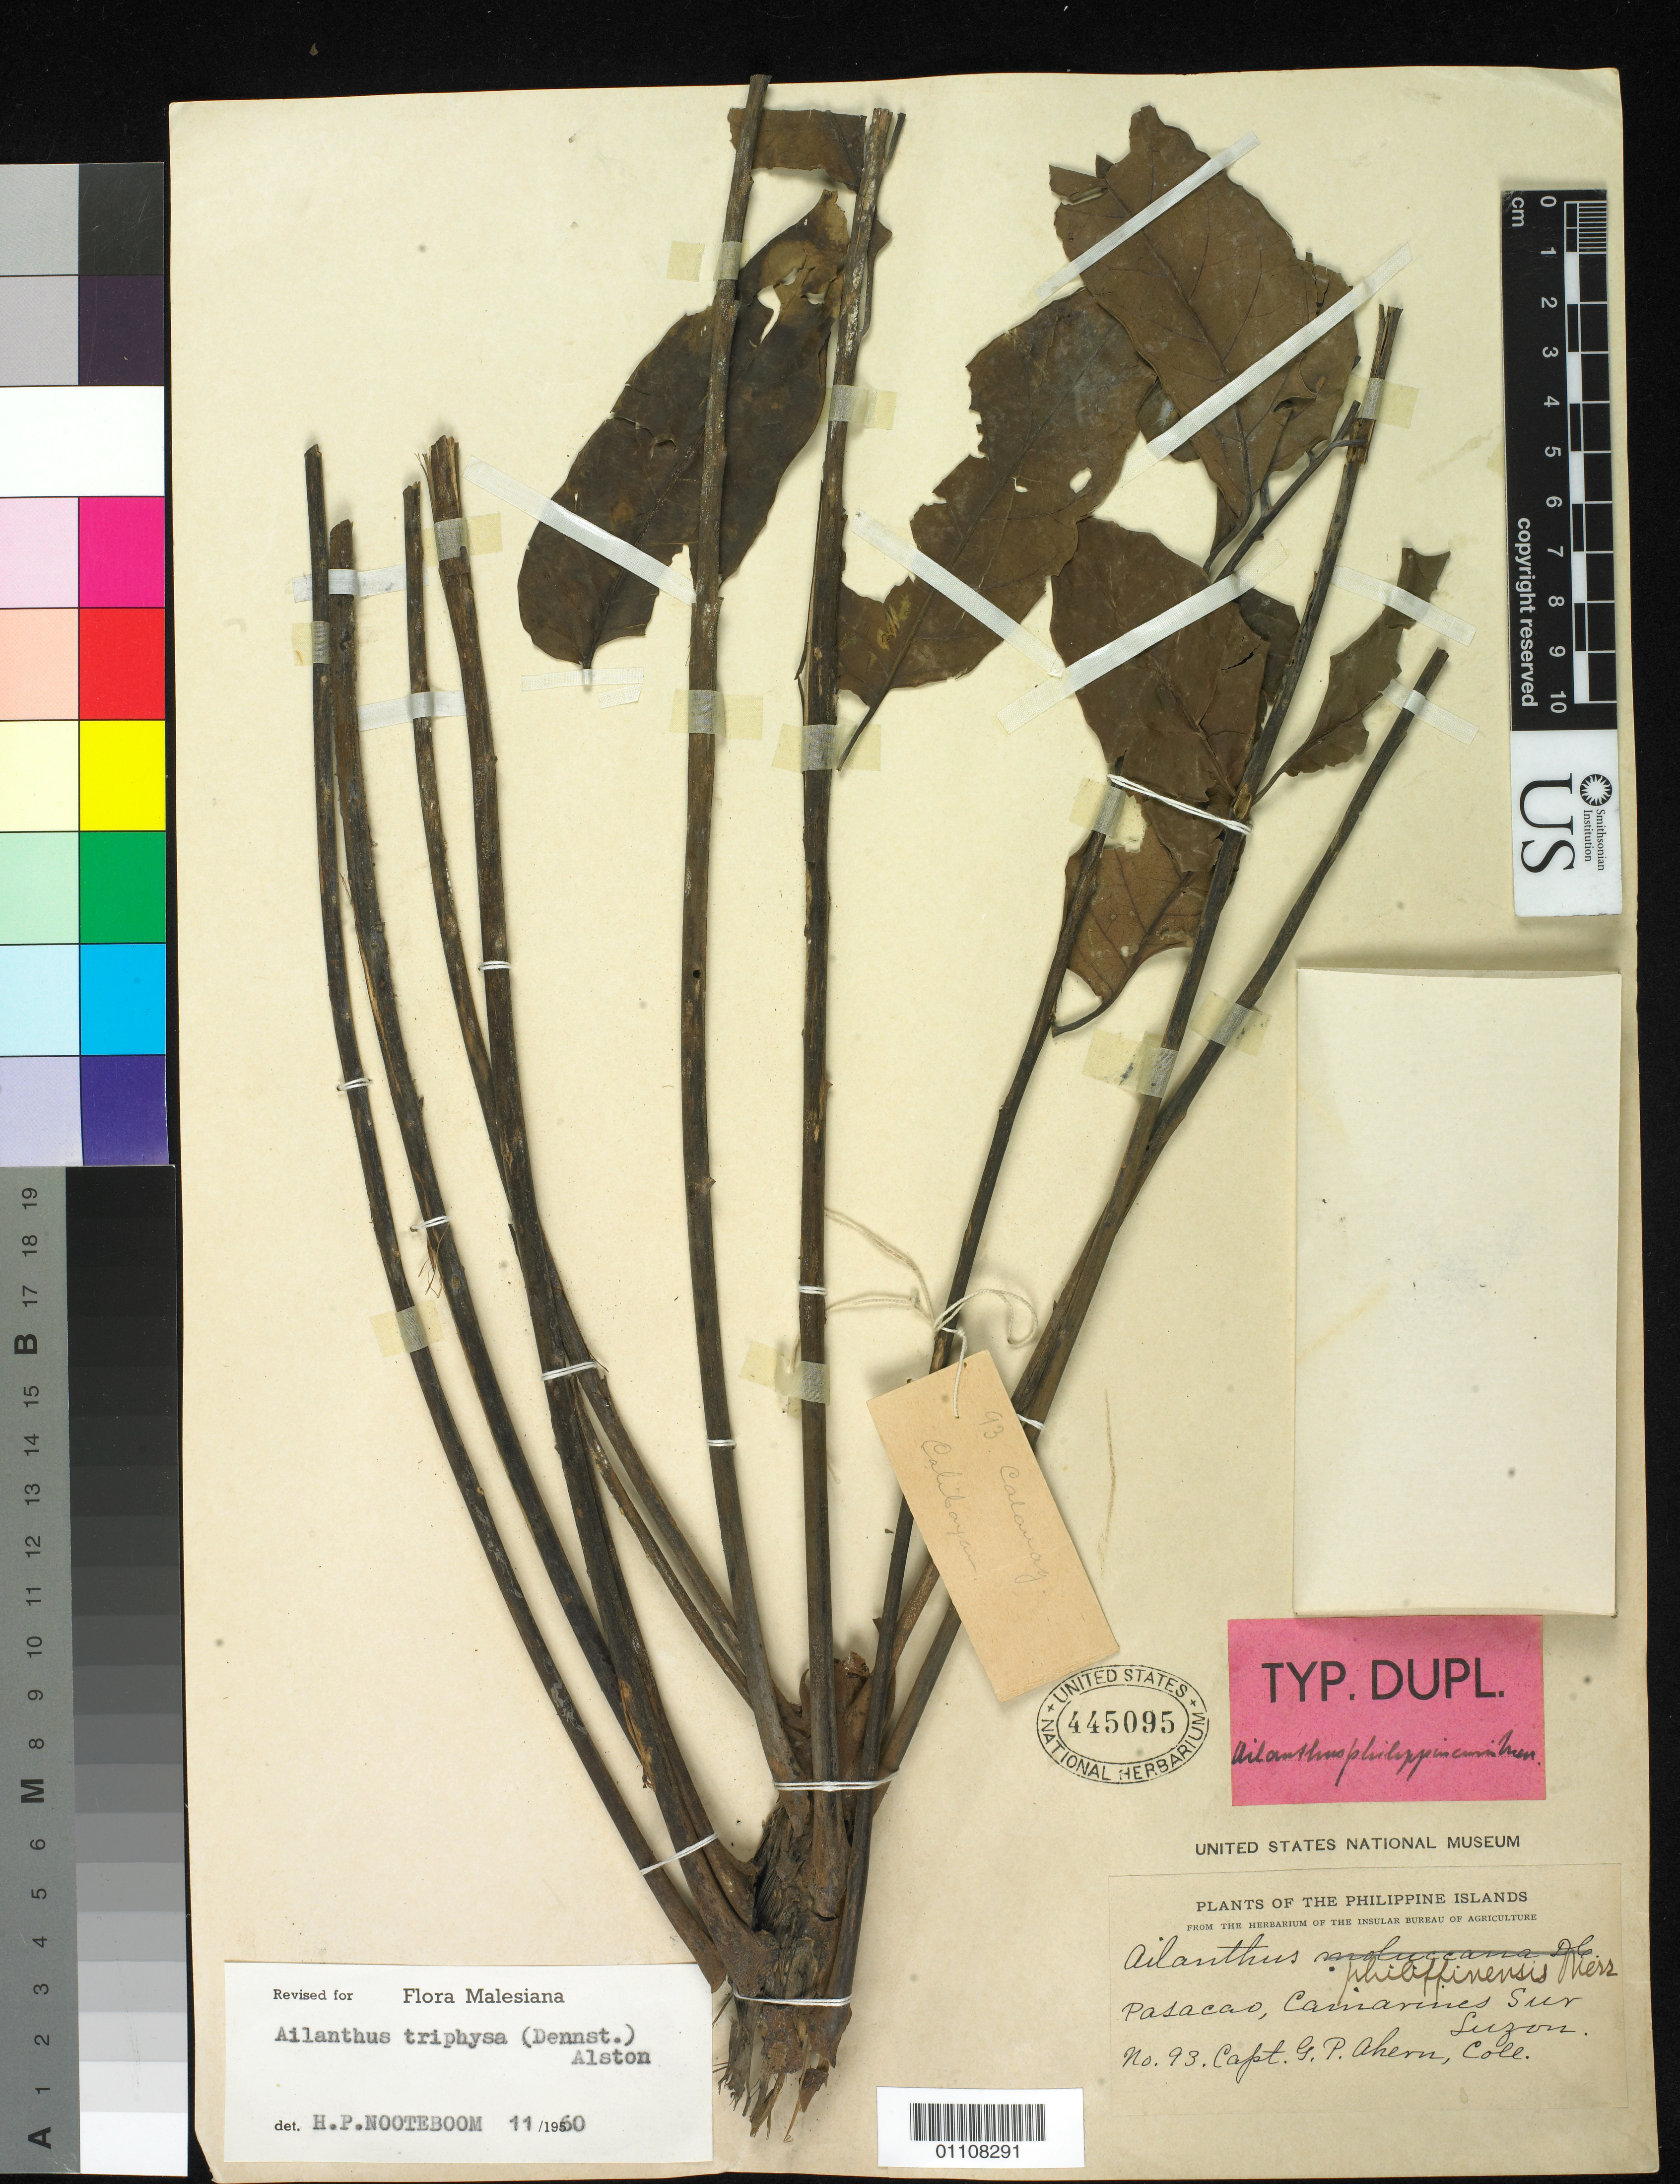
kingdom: Plantae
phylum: Tracheophyta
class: Magnoliopsida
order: Sapindales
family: Simaroubaceae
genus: Ailanthus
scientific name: Ailanthus philippinensis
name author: Merr.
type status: Isosyntype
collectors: G. Ahern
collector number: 93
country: Philippines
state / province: Bicol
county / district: Camarines Sur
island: Luzon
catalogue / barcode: US 445095